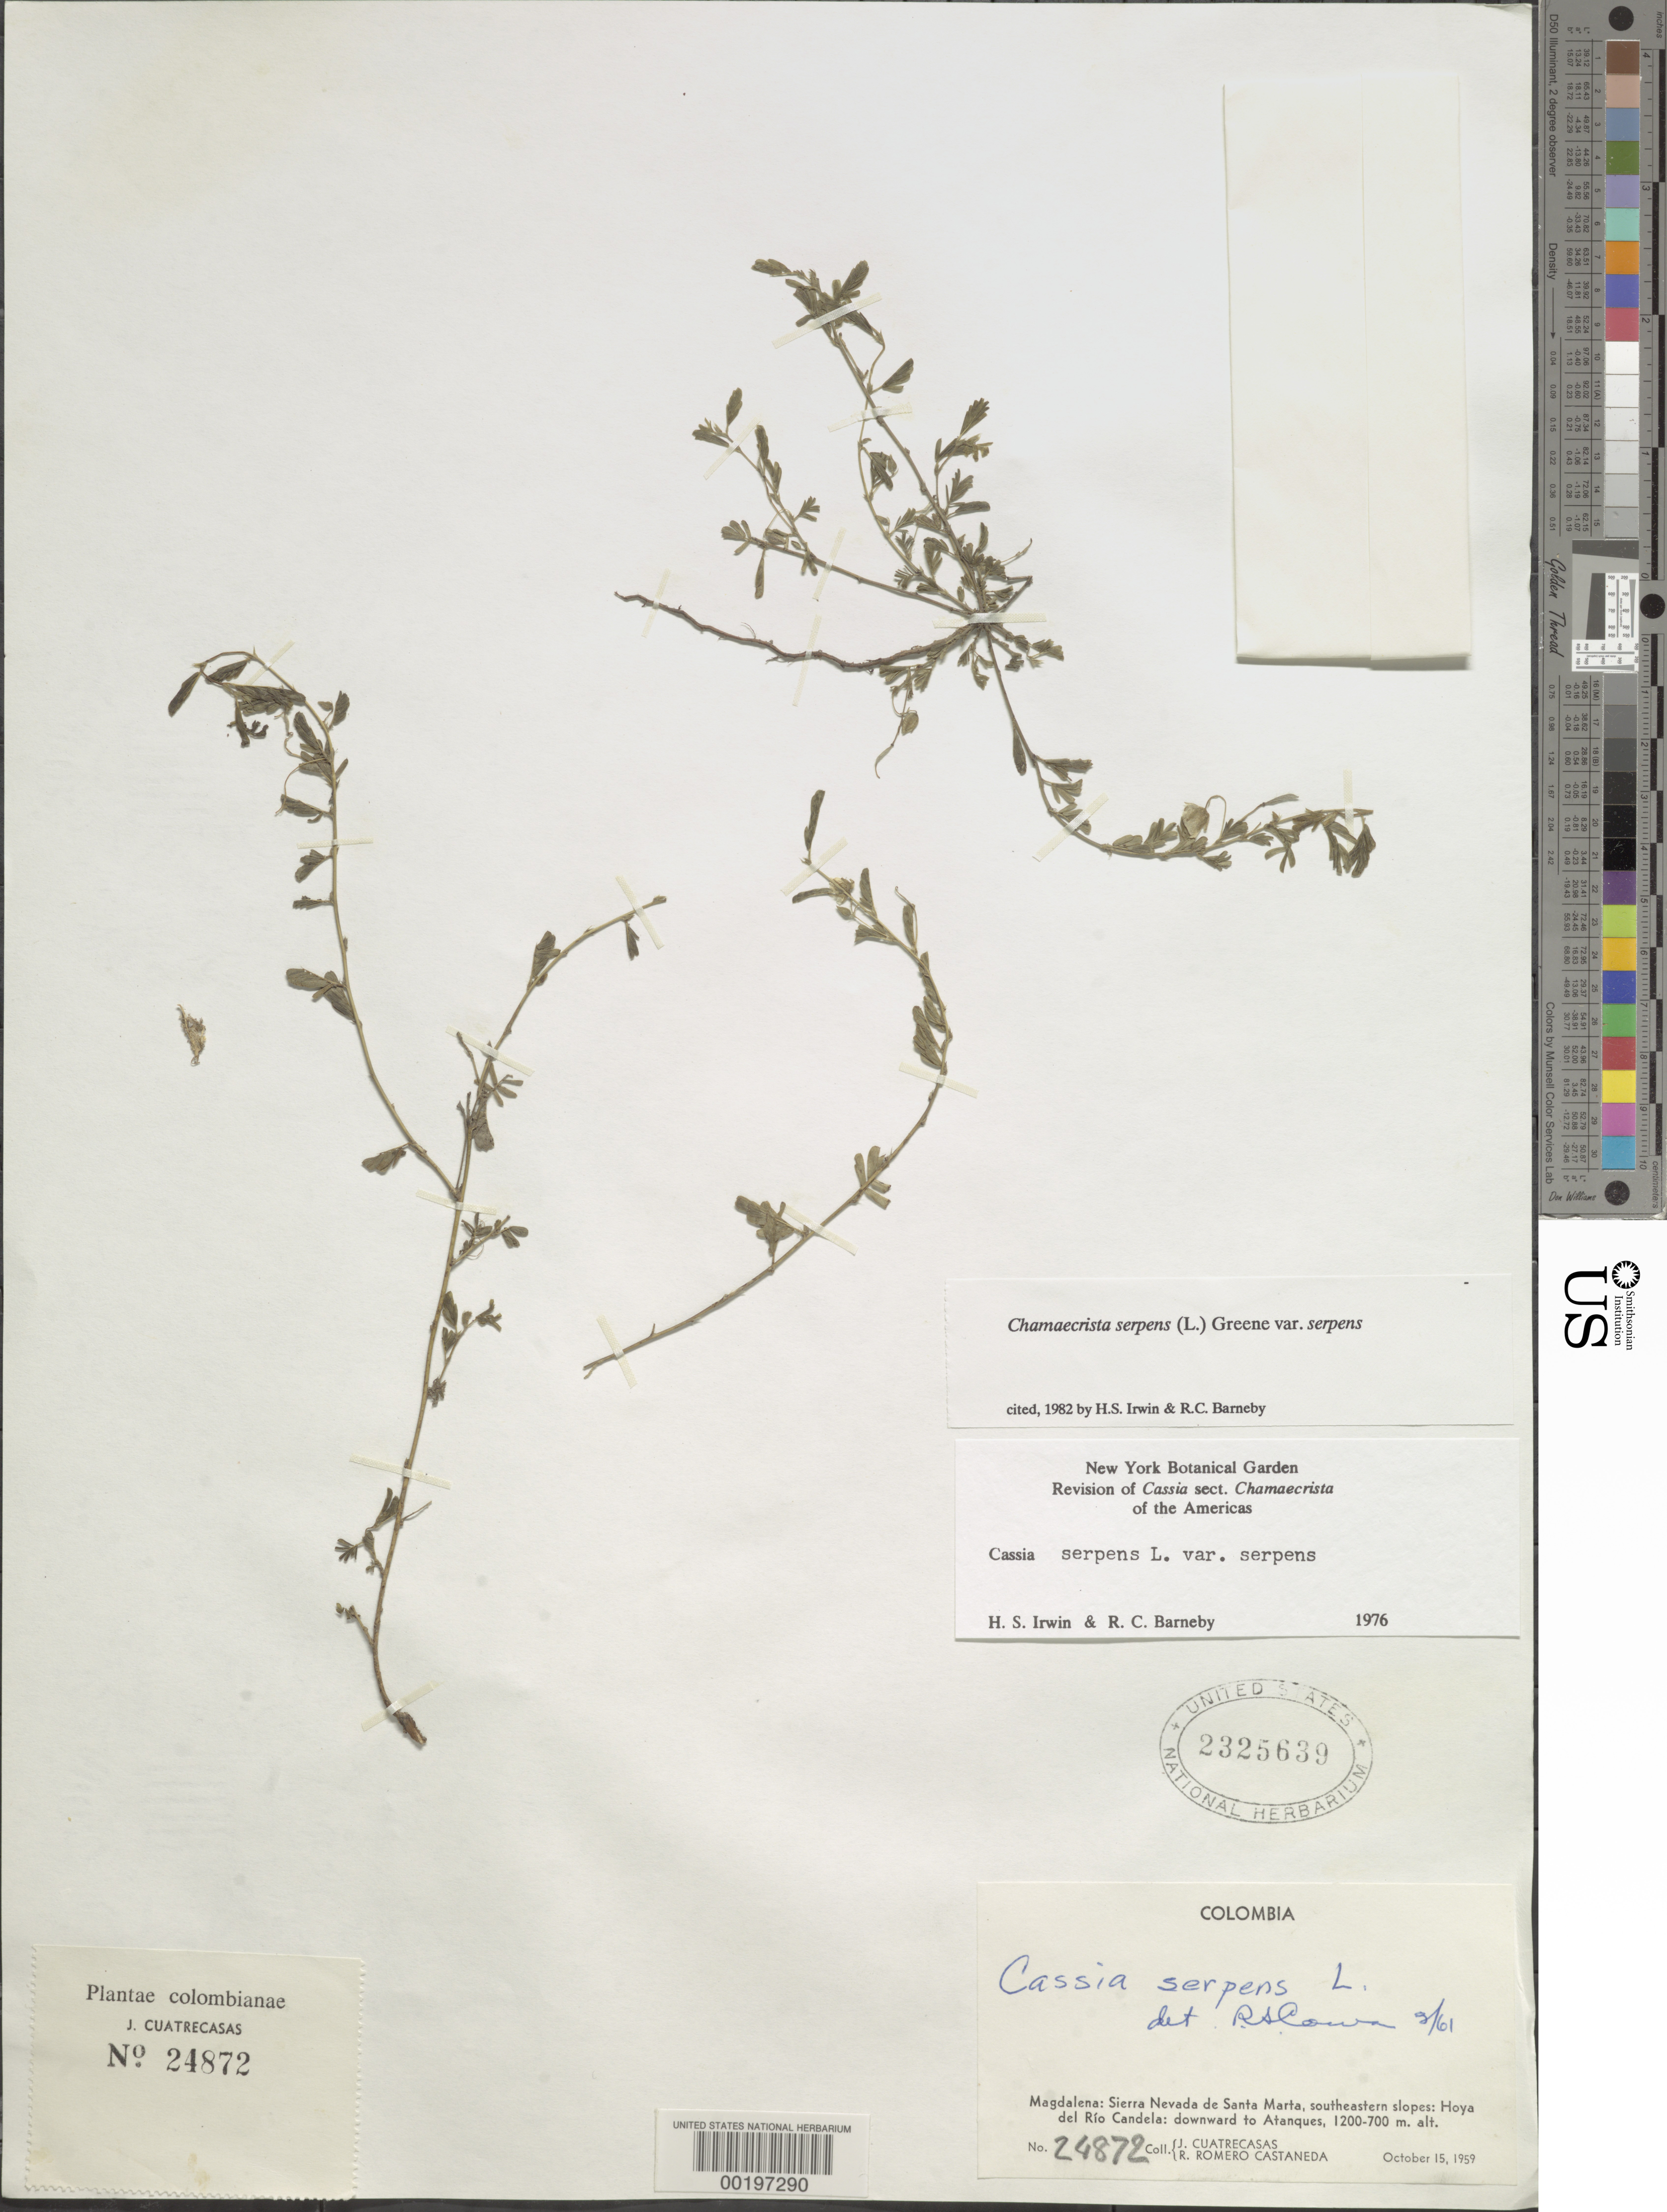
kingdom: Plantae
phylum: Tracheophyta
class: Magnoliopsida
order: Fabales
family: Fabaceae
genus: Chamaecrista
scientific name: Chamaecrista serpens var. serpens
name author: (L.) Greene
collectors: J. Cuatrecasas & R. Romero Castañeda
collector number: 24872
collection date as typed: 15 Oct 1959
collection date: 1959-10-15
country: Colombia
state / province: Magdalena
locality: Sierra Nevada de Santa, southeastern slopes; Hoya del Rio Candela; downward to Atanques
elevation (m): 700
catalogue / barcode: US 2325639